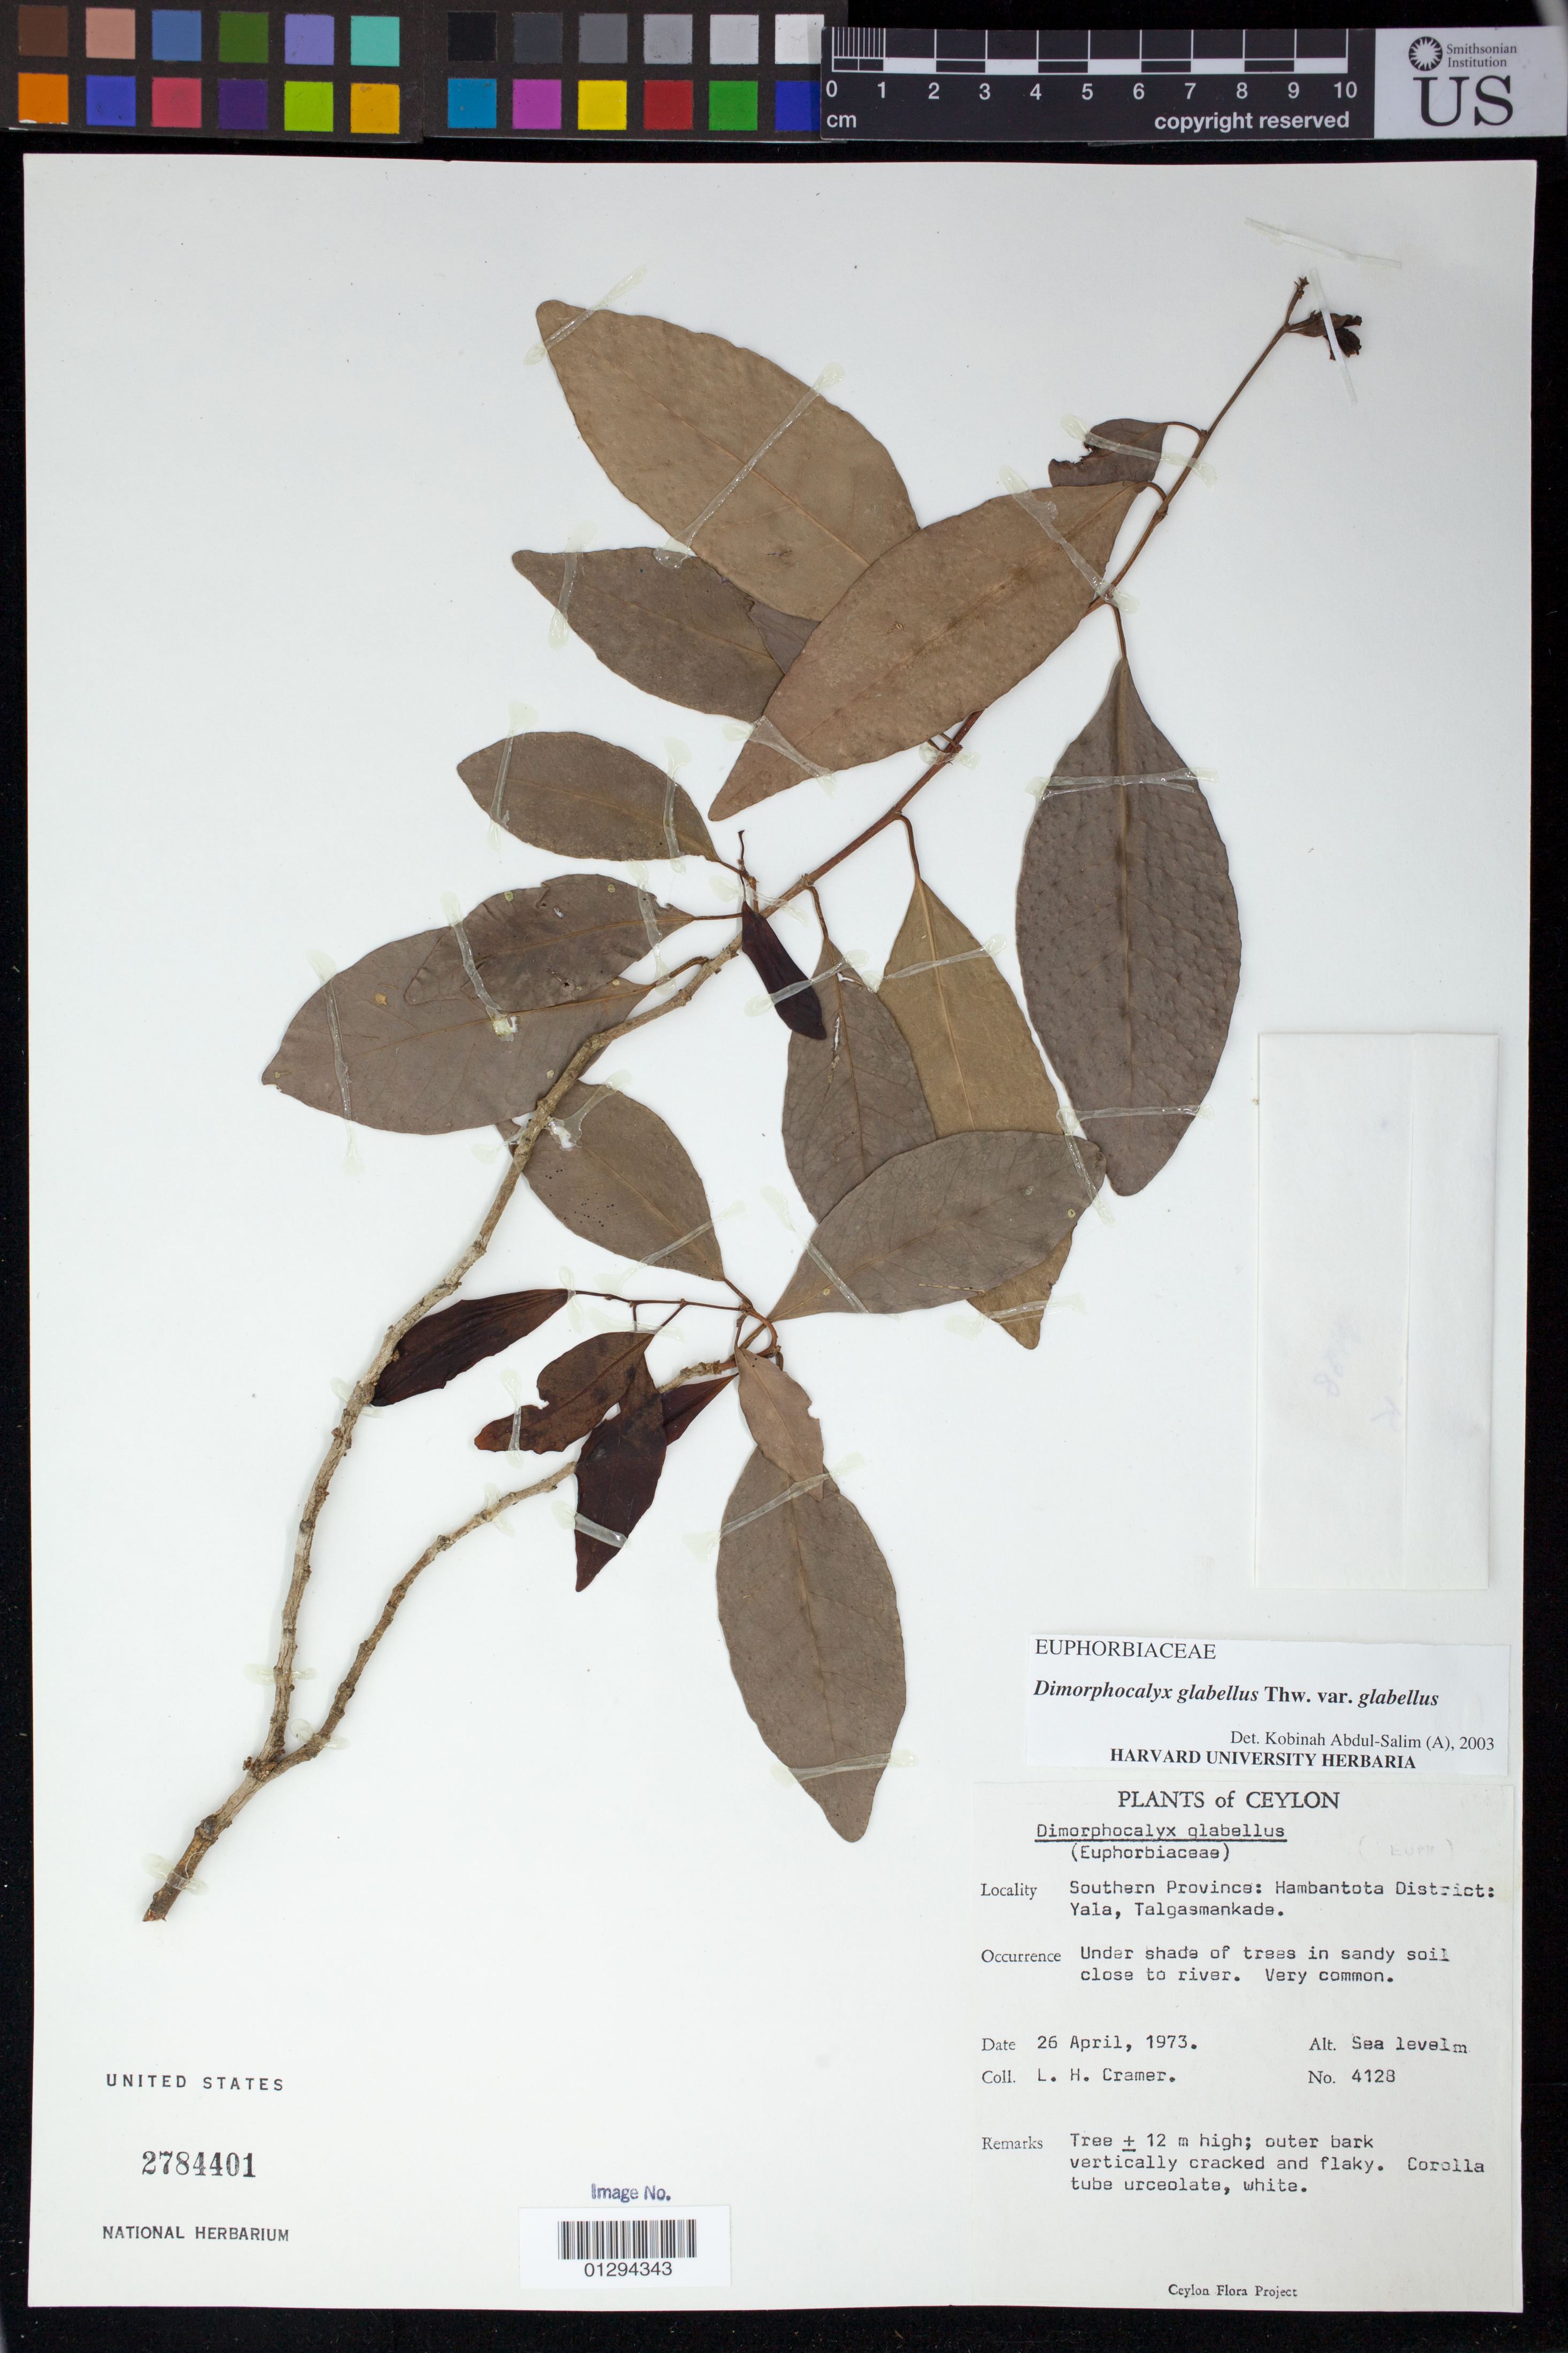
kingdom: Plantae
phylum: Tracheophyta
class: Magnoliopsida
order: Malpighiales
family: Euphorbiaceae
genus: Dimorphocalyx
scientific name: Dimorphocalyx glabellus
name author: Thwaites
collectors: L. H. Cramer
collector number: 4128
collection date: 1973-04-26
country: Sri Lanka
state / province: Southern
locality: Hambantota District: Yala, Talgasmankade.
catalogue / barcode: US 2784401